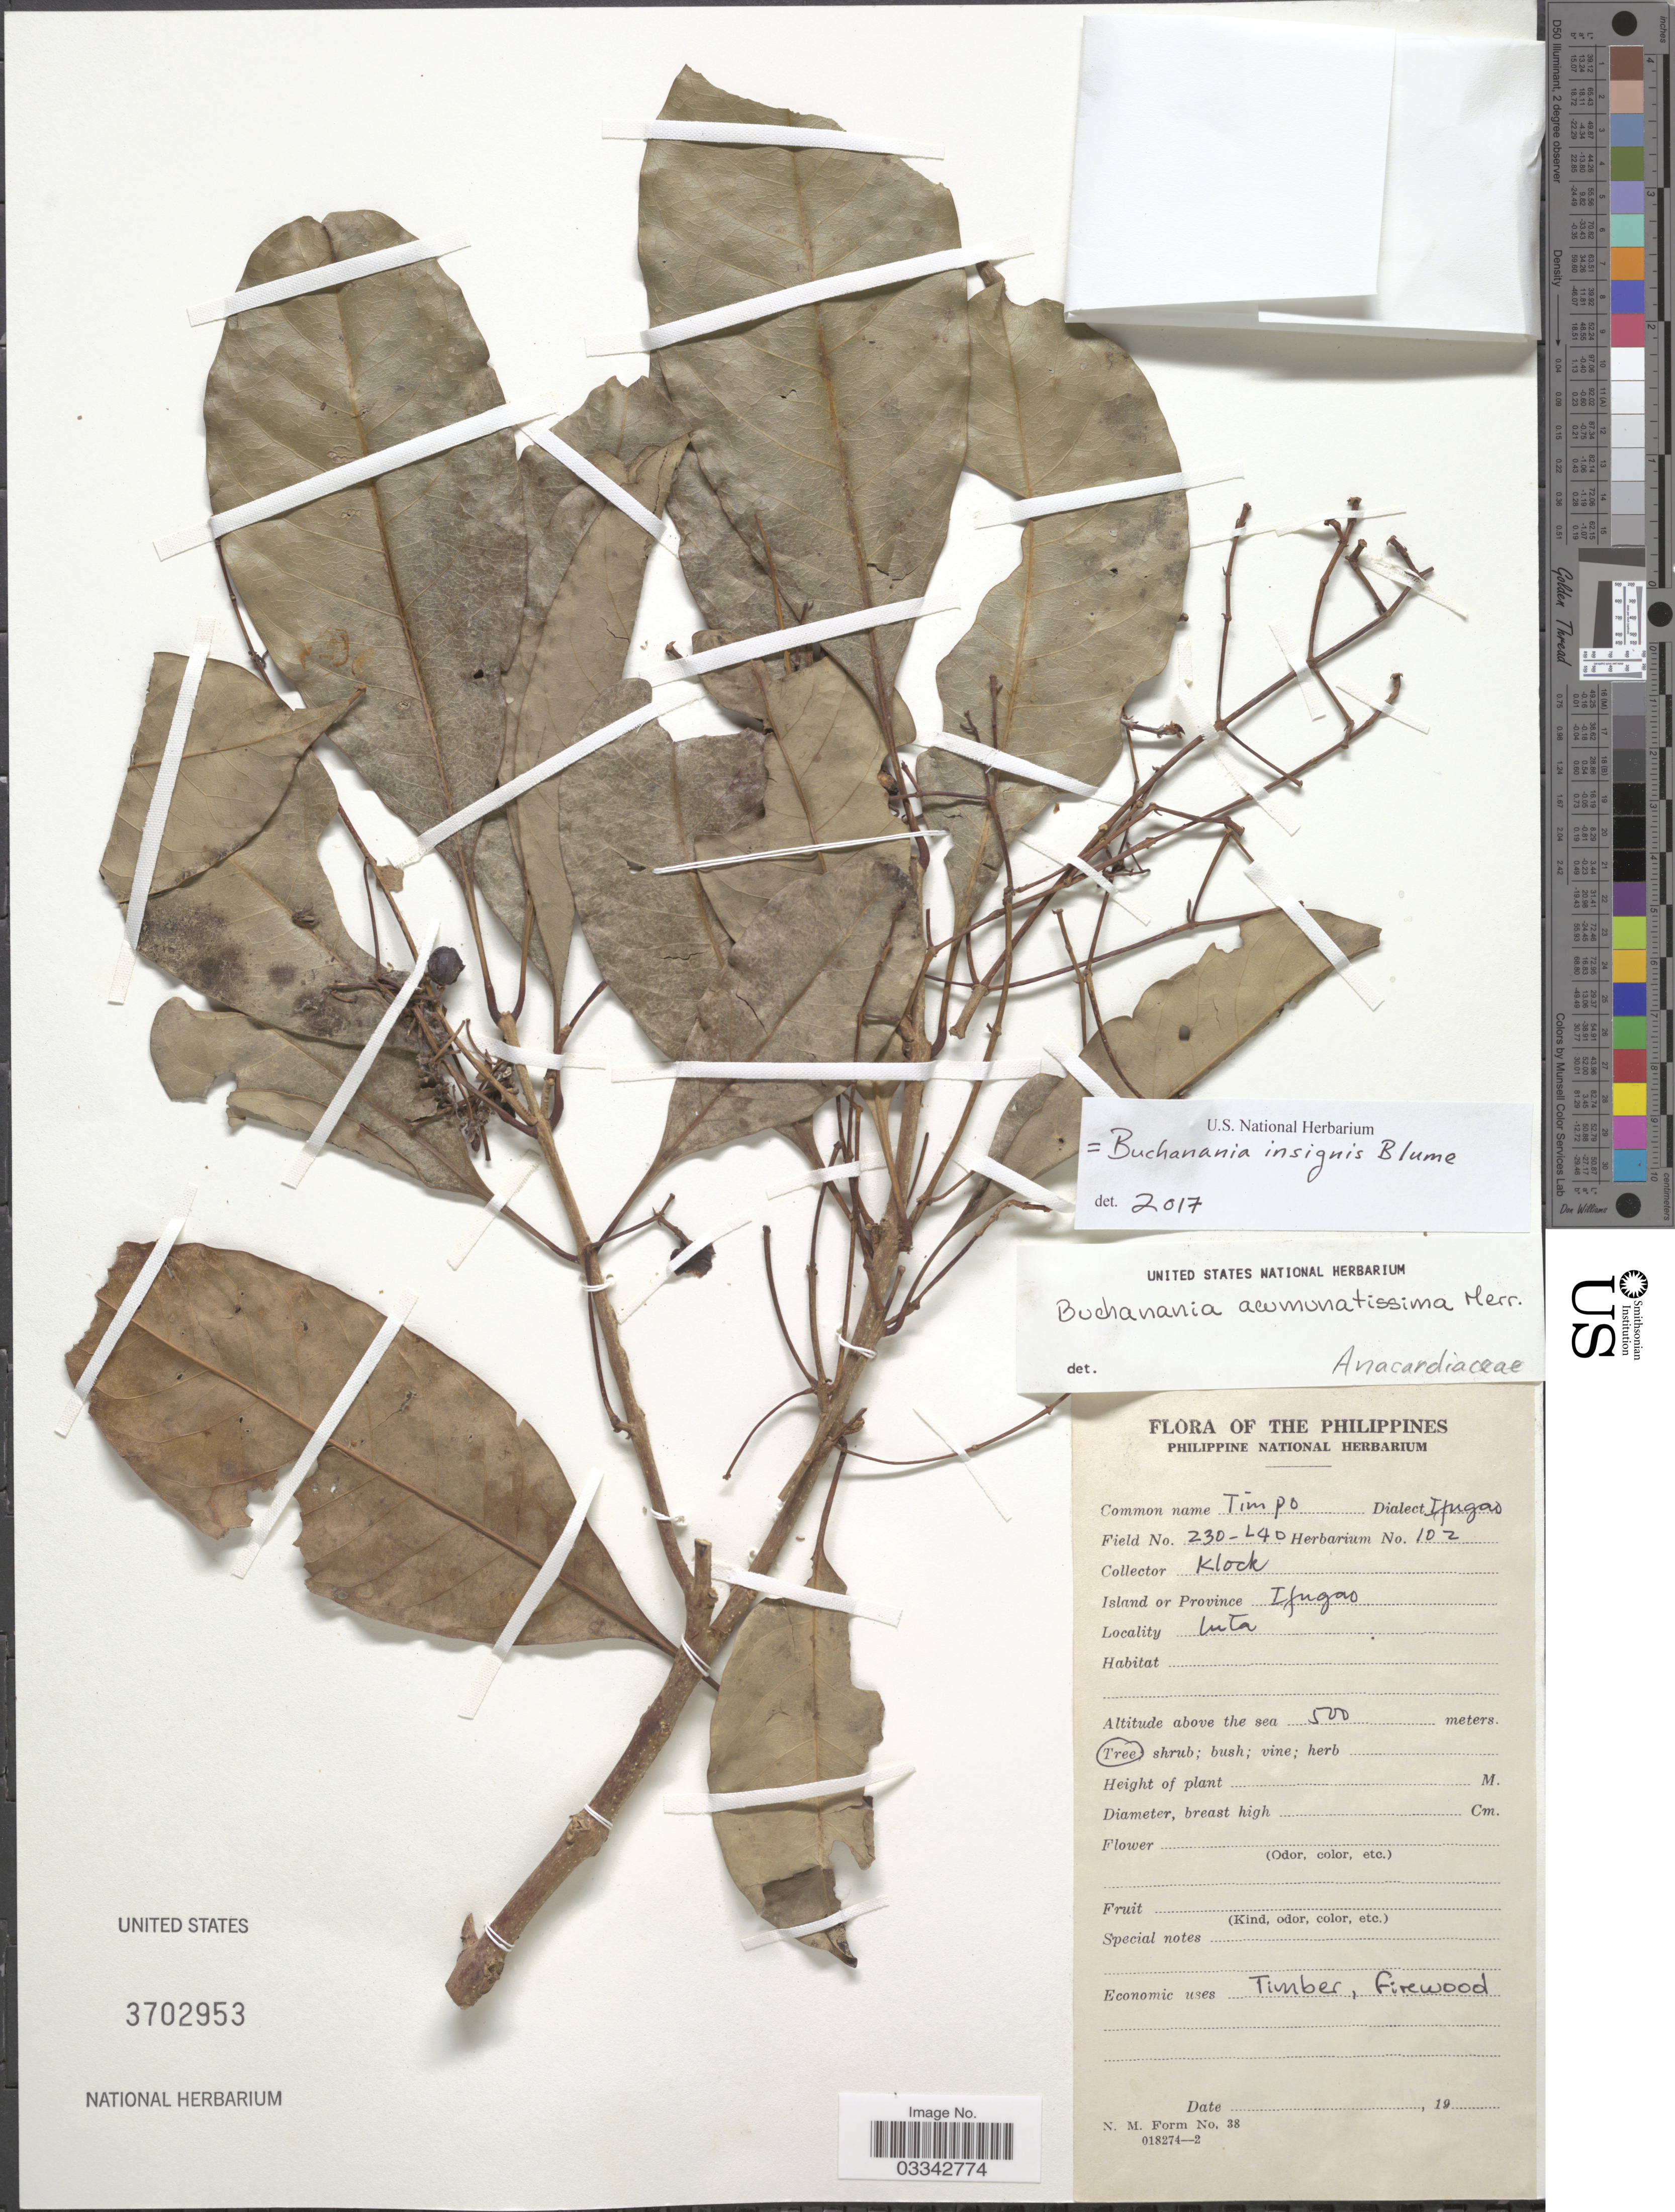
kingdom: Plantae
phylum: Tracheophyta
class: Magnoliopsida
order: Sapindales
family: Anacardiaceae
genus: Buchanania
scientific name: Buchanania insignis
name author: Blume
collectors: Klock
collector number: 230-L40/ 102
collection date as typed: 19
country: Philippines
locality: Island or Province Ifugao. Luta.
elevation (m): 500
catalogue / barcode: US 3702953